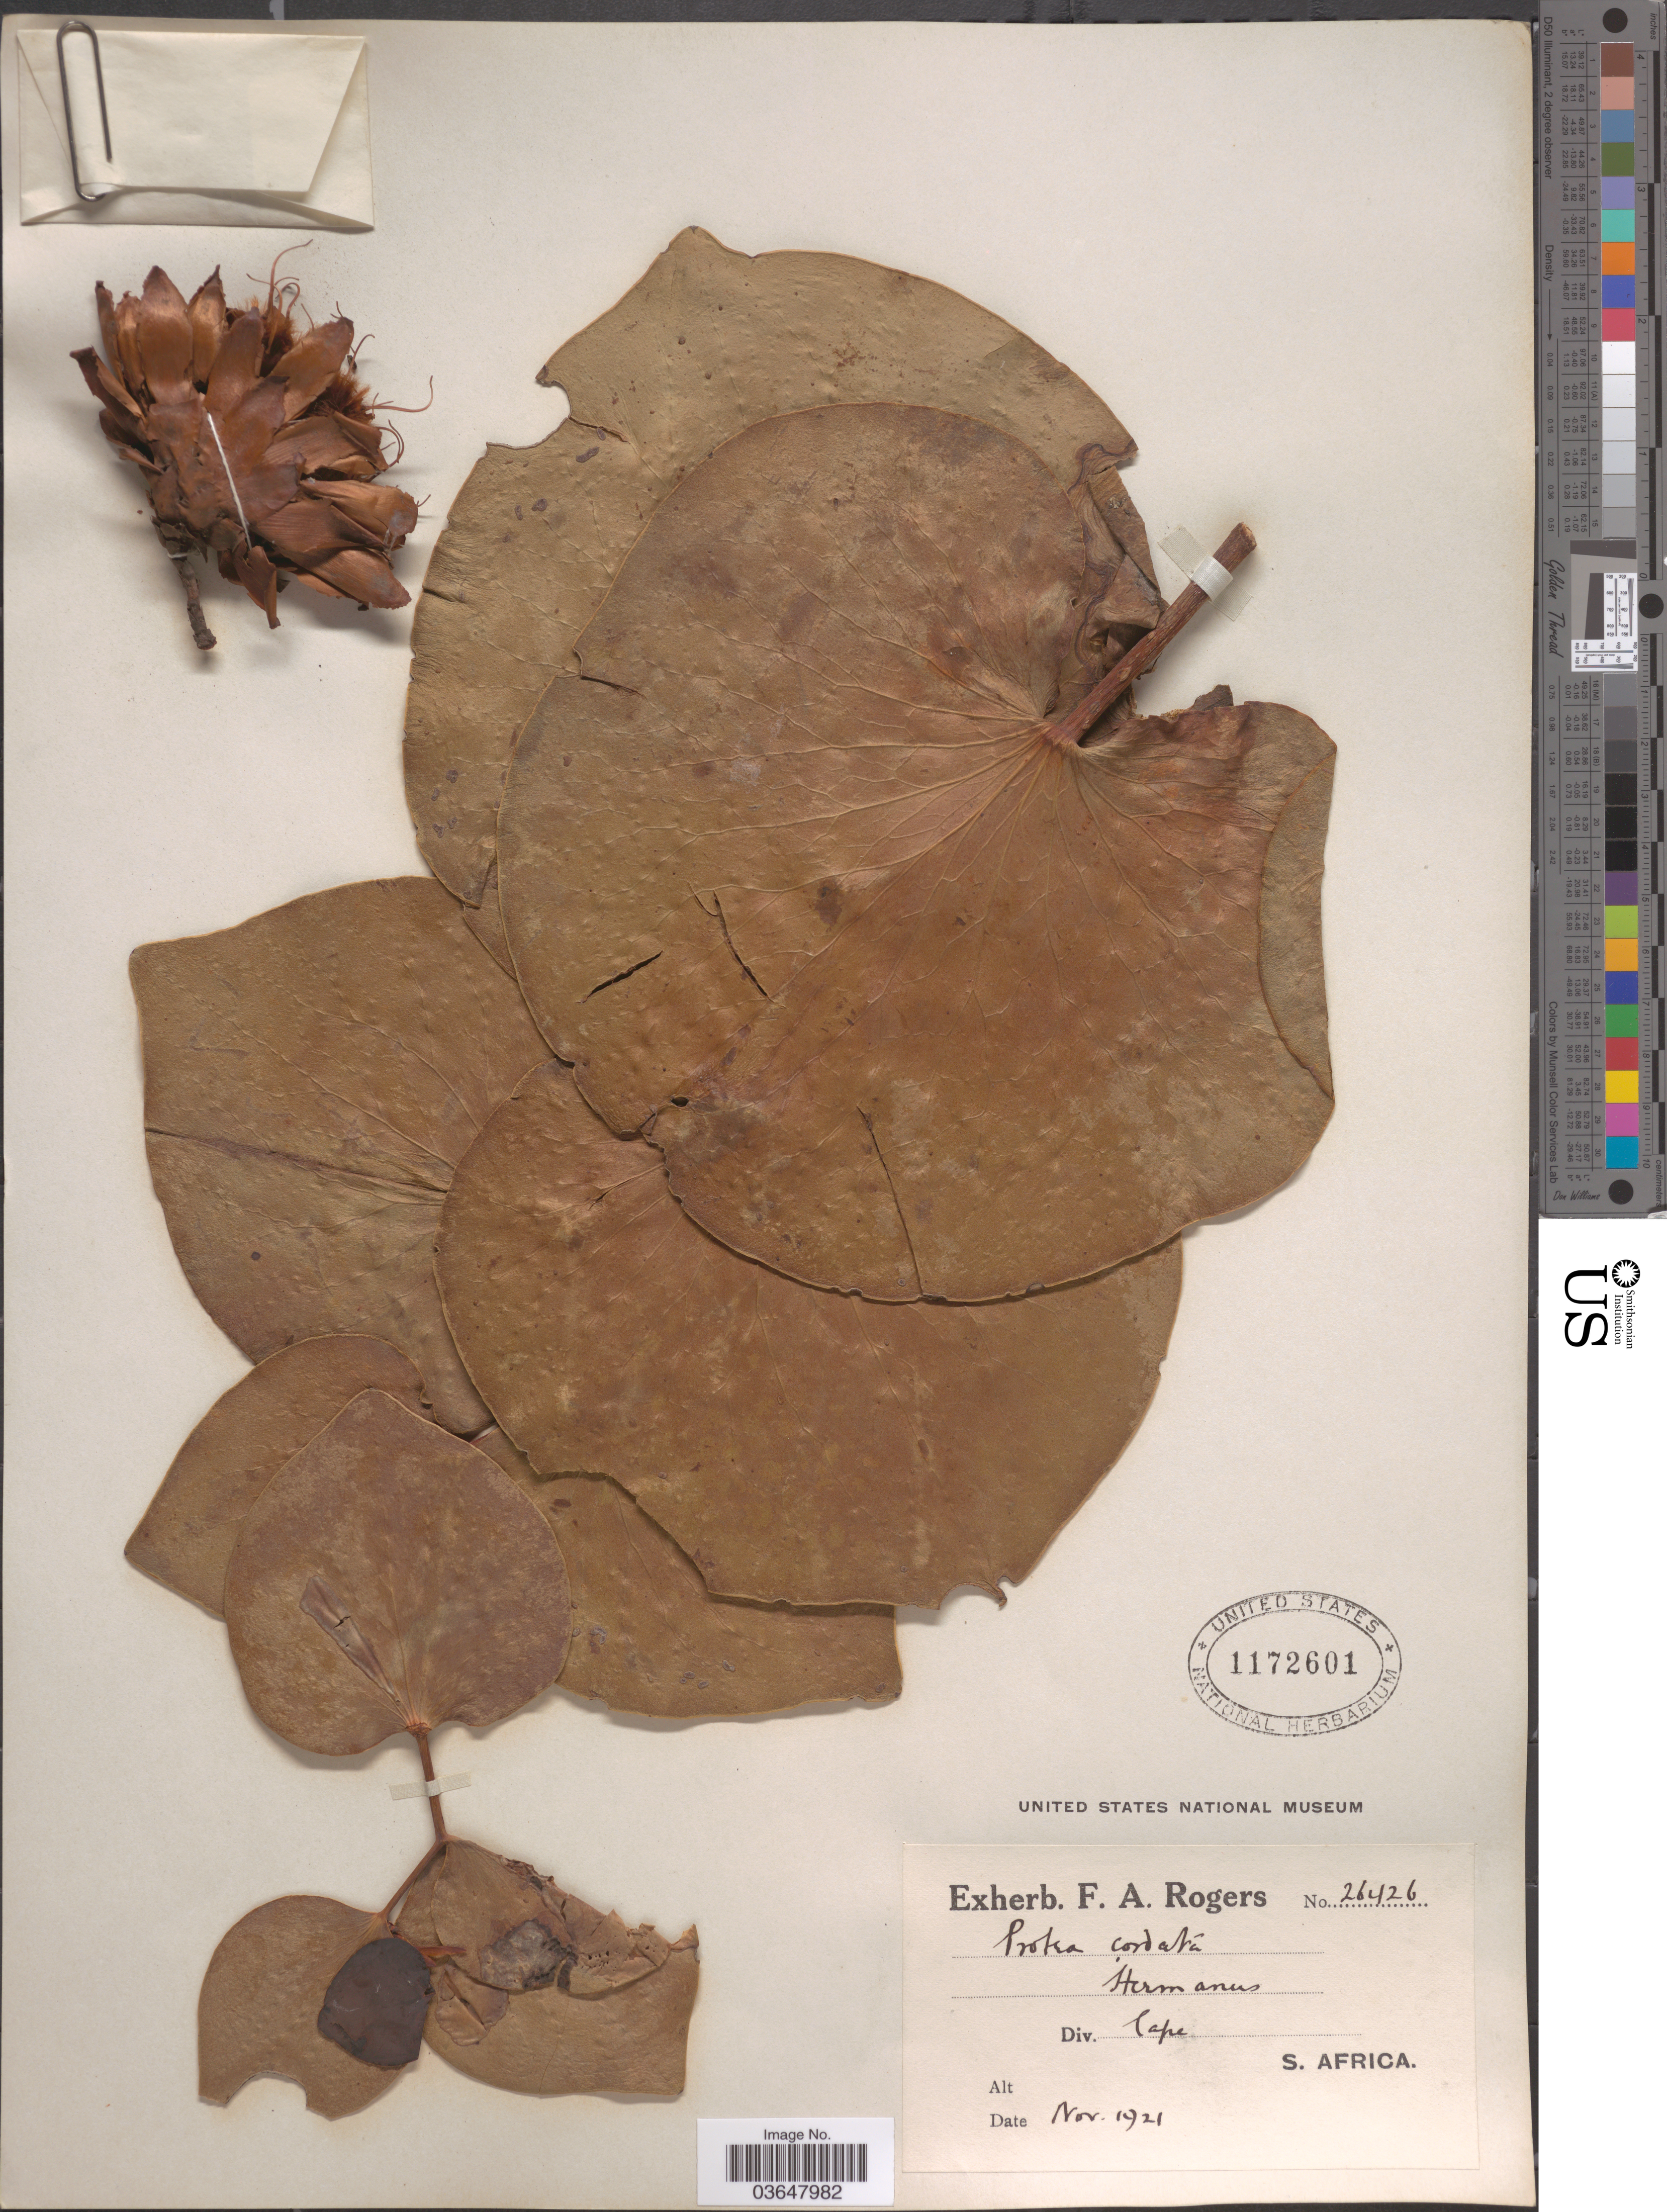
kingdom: Plantae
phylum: Tracheophyta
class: Magnoliopsida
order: Proteales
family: Proteaceae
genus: Protea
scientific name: Protea cordata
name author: Thunb.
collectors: ex herb. F. A. Rogers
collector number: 26426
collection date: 1921-11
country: South Africa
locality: Hermanus. Div. Cape. S. Africa.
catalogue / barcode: US 1172601